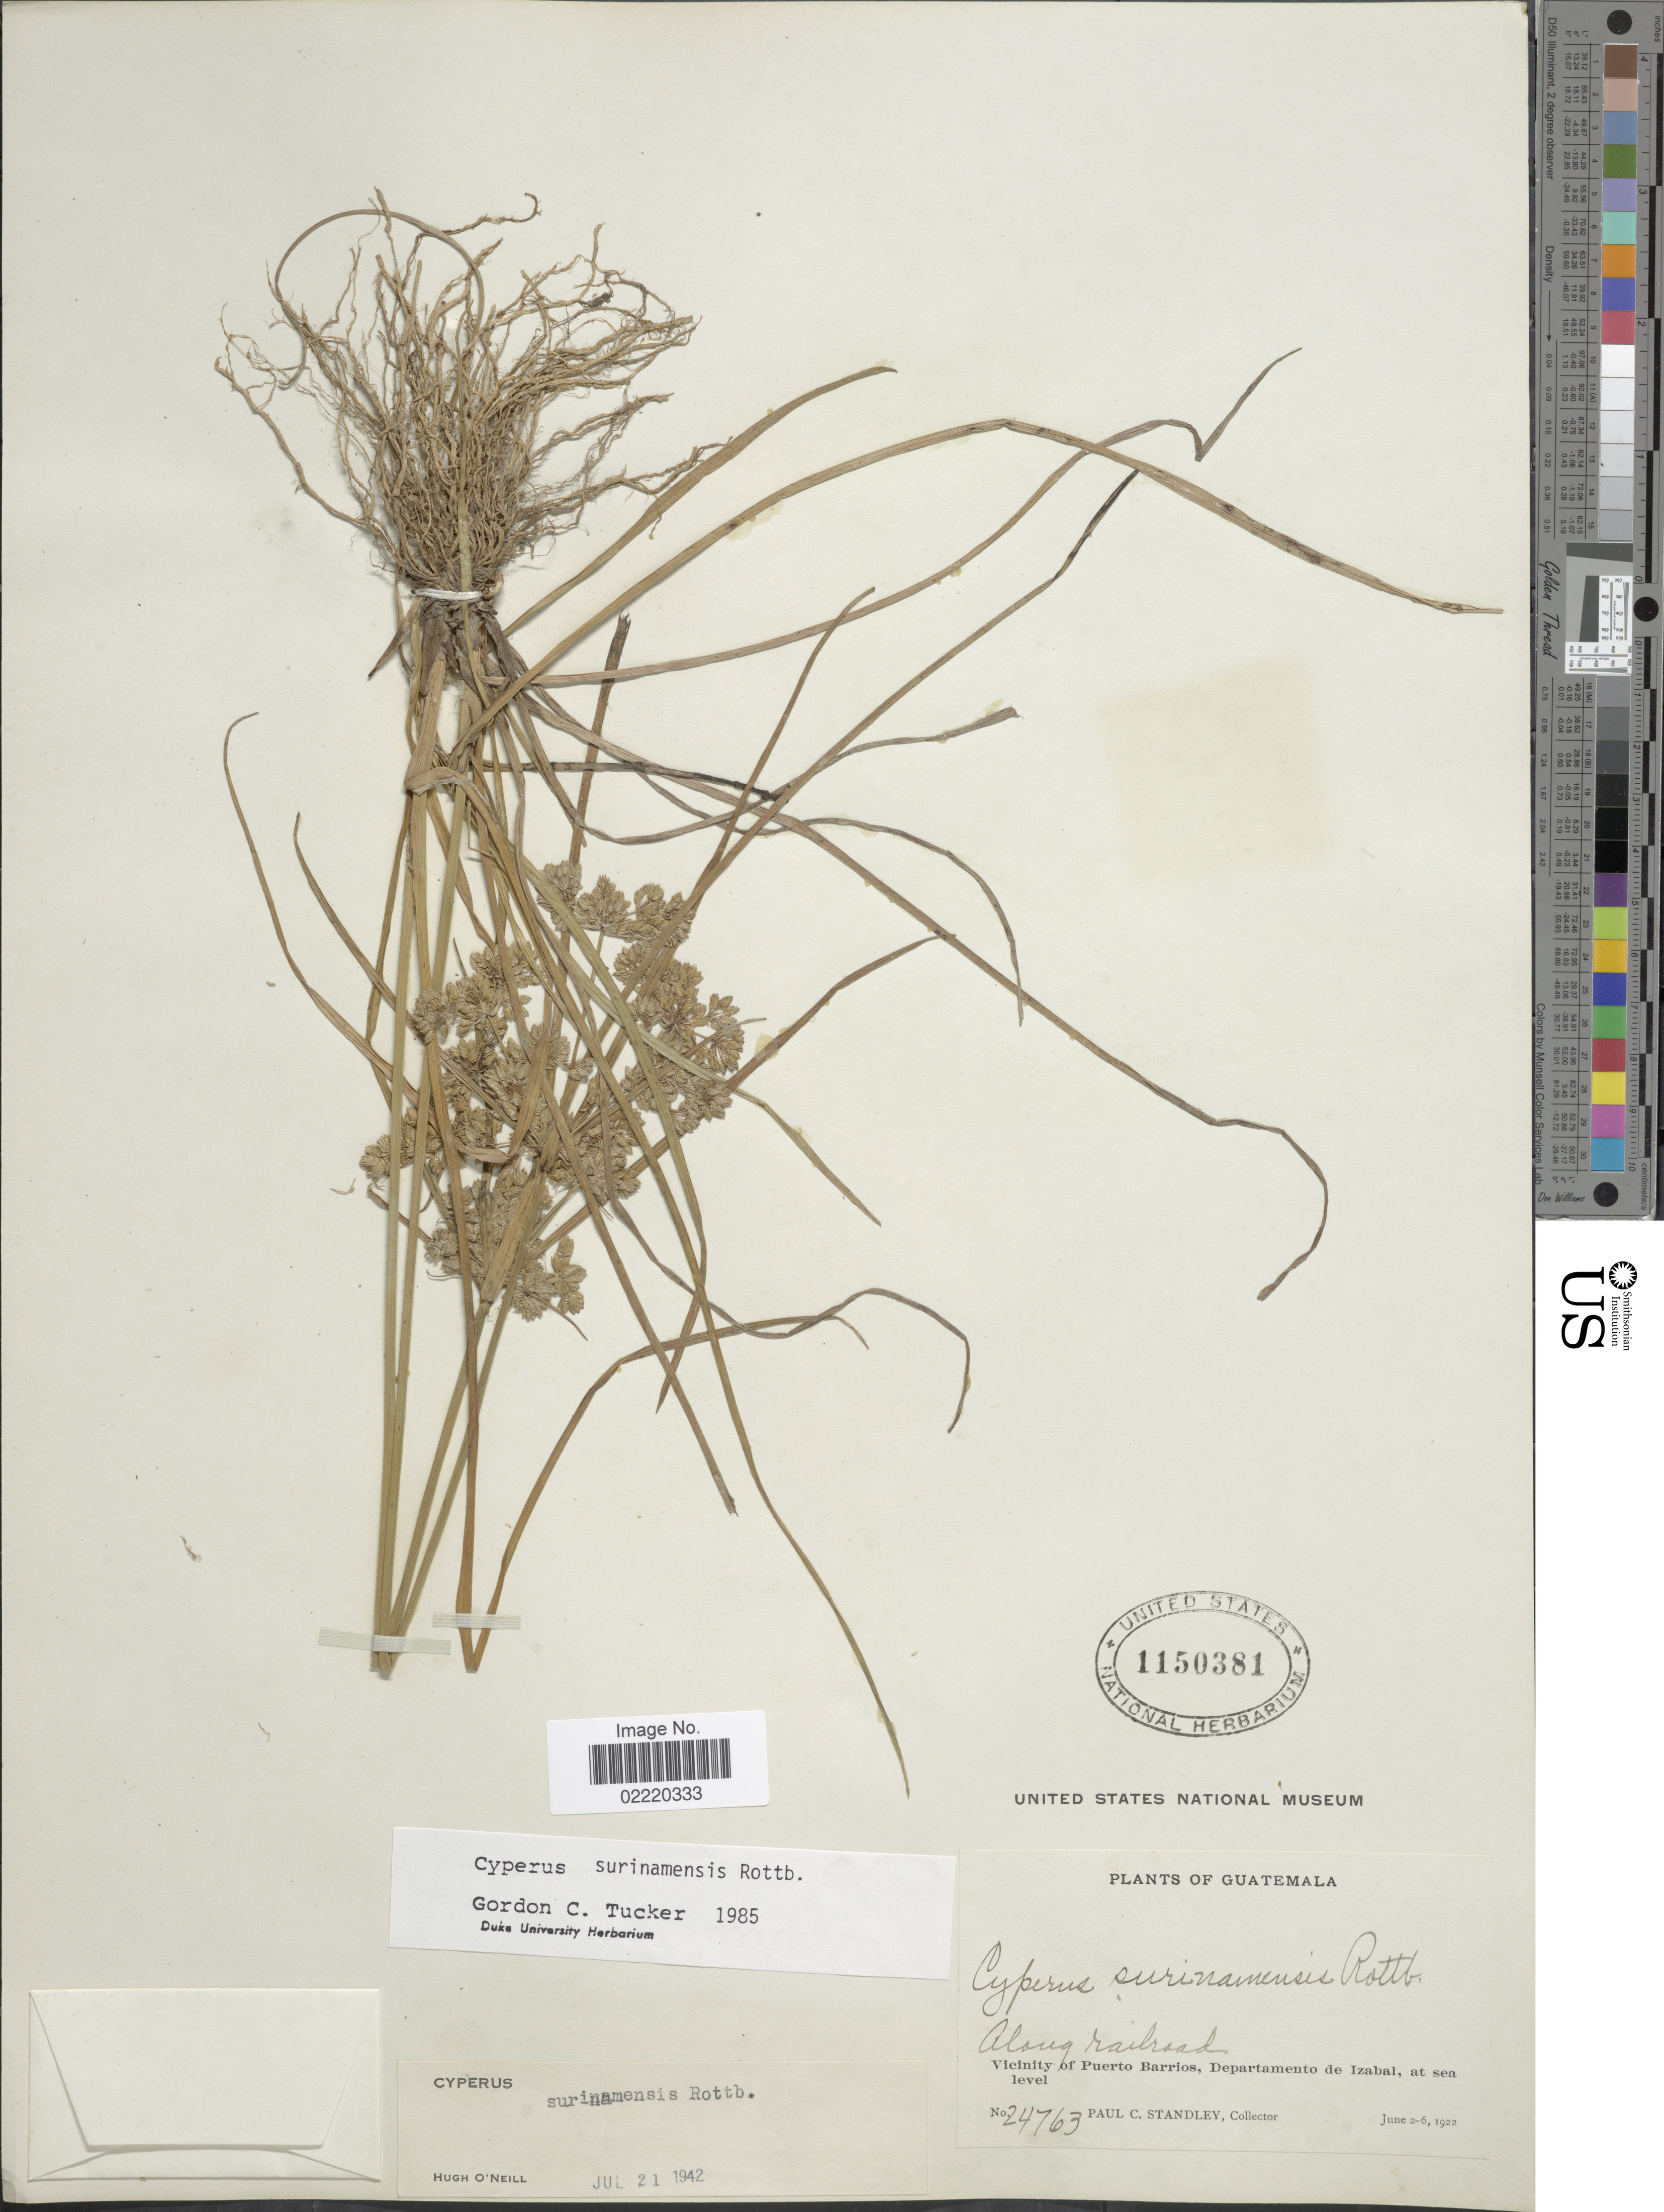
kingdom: Plantae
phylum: Tracheophyta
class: Liliopsida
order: Poales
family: Cyperaceae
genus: Cyperus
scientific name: Cyperus surinamensis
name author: Rottb.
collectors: P. C. Standley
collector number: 24763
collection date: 1922-06-02/1922-06-06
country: Guatemala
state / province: Izabal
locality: Along railroad, Vicinity of Puerto Barrios.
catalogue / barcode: US 1150381